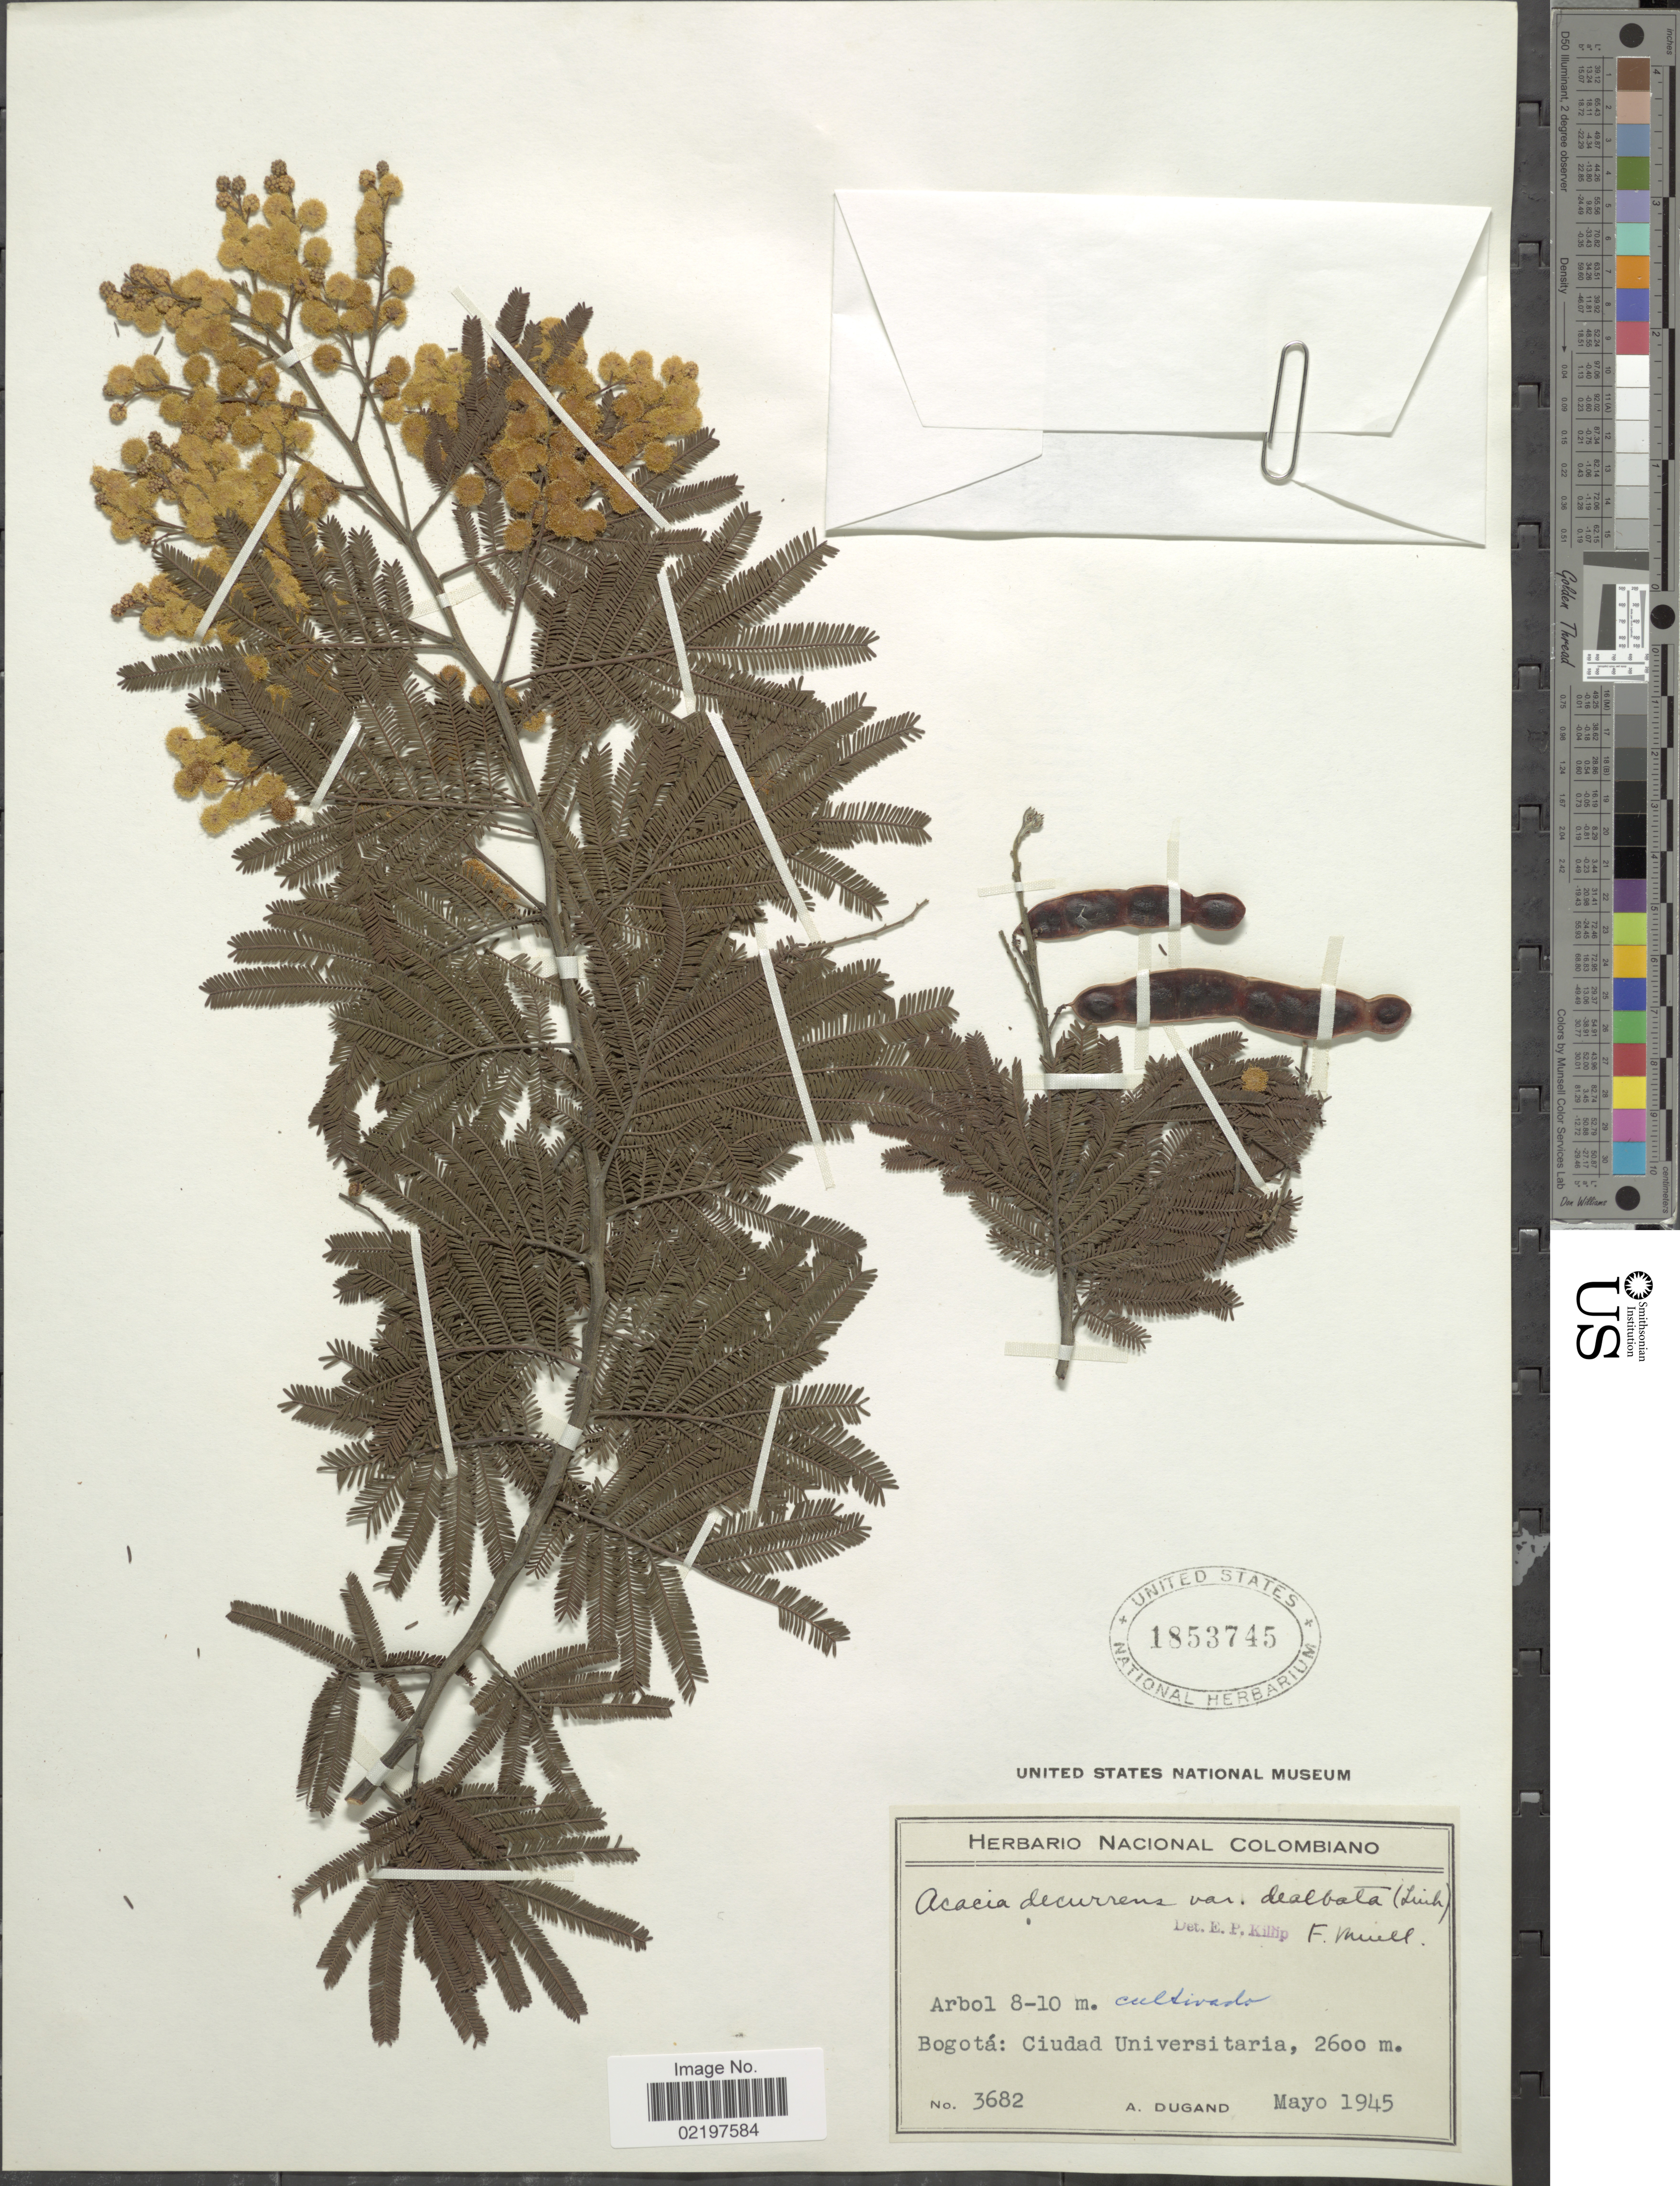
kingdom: Plantae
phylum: Tracheophyta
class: Magnoliopsida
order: Fabales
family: Fabaceae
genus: Acacia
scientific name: Acacia decurrens var. dealbata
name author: (Link) Maiden ex F. Muell.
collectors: A. Dugand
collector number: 3682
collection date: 1945-05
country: Colombia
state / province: Bogota D.C.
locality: Bogotá: Ciudad Universitaria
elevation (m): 2600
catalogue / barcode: US 1853745